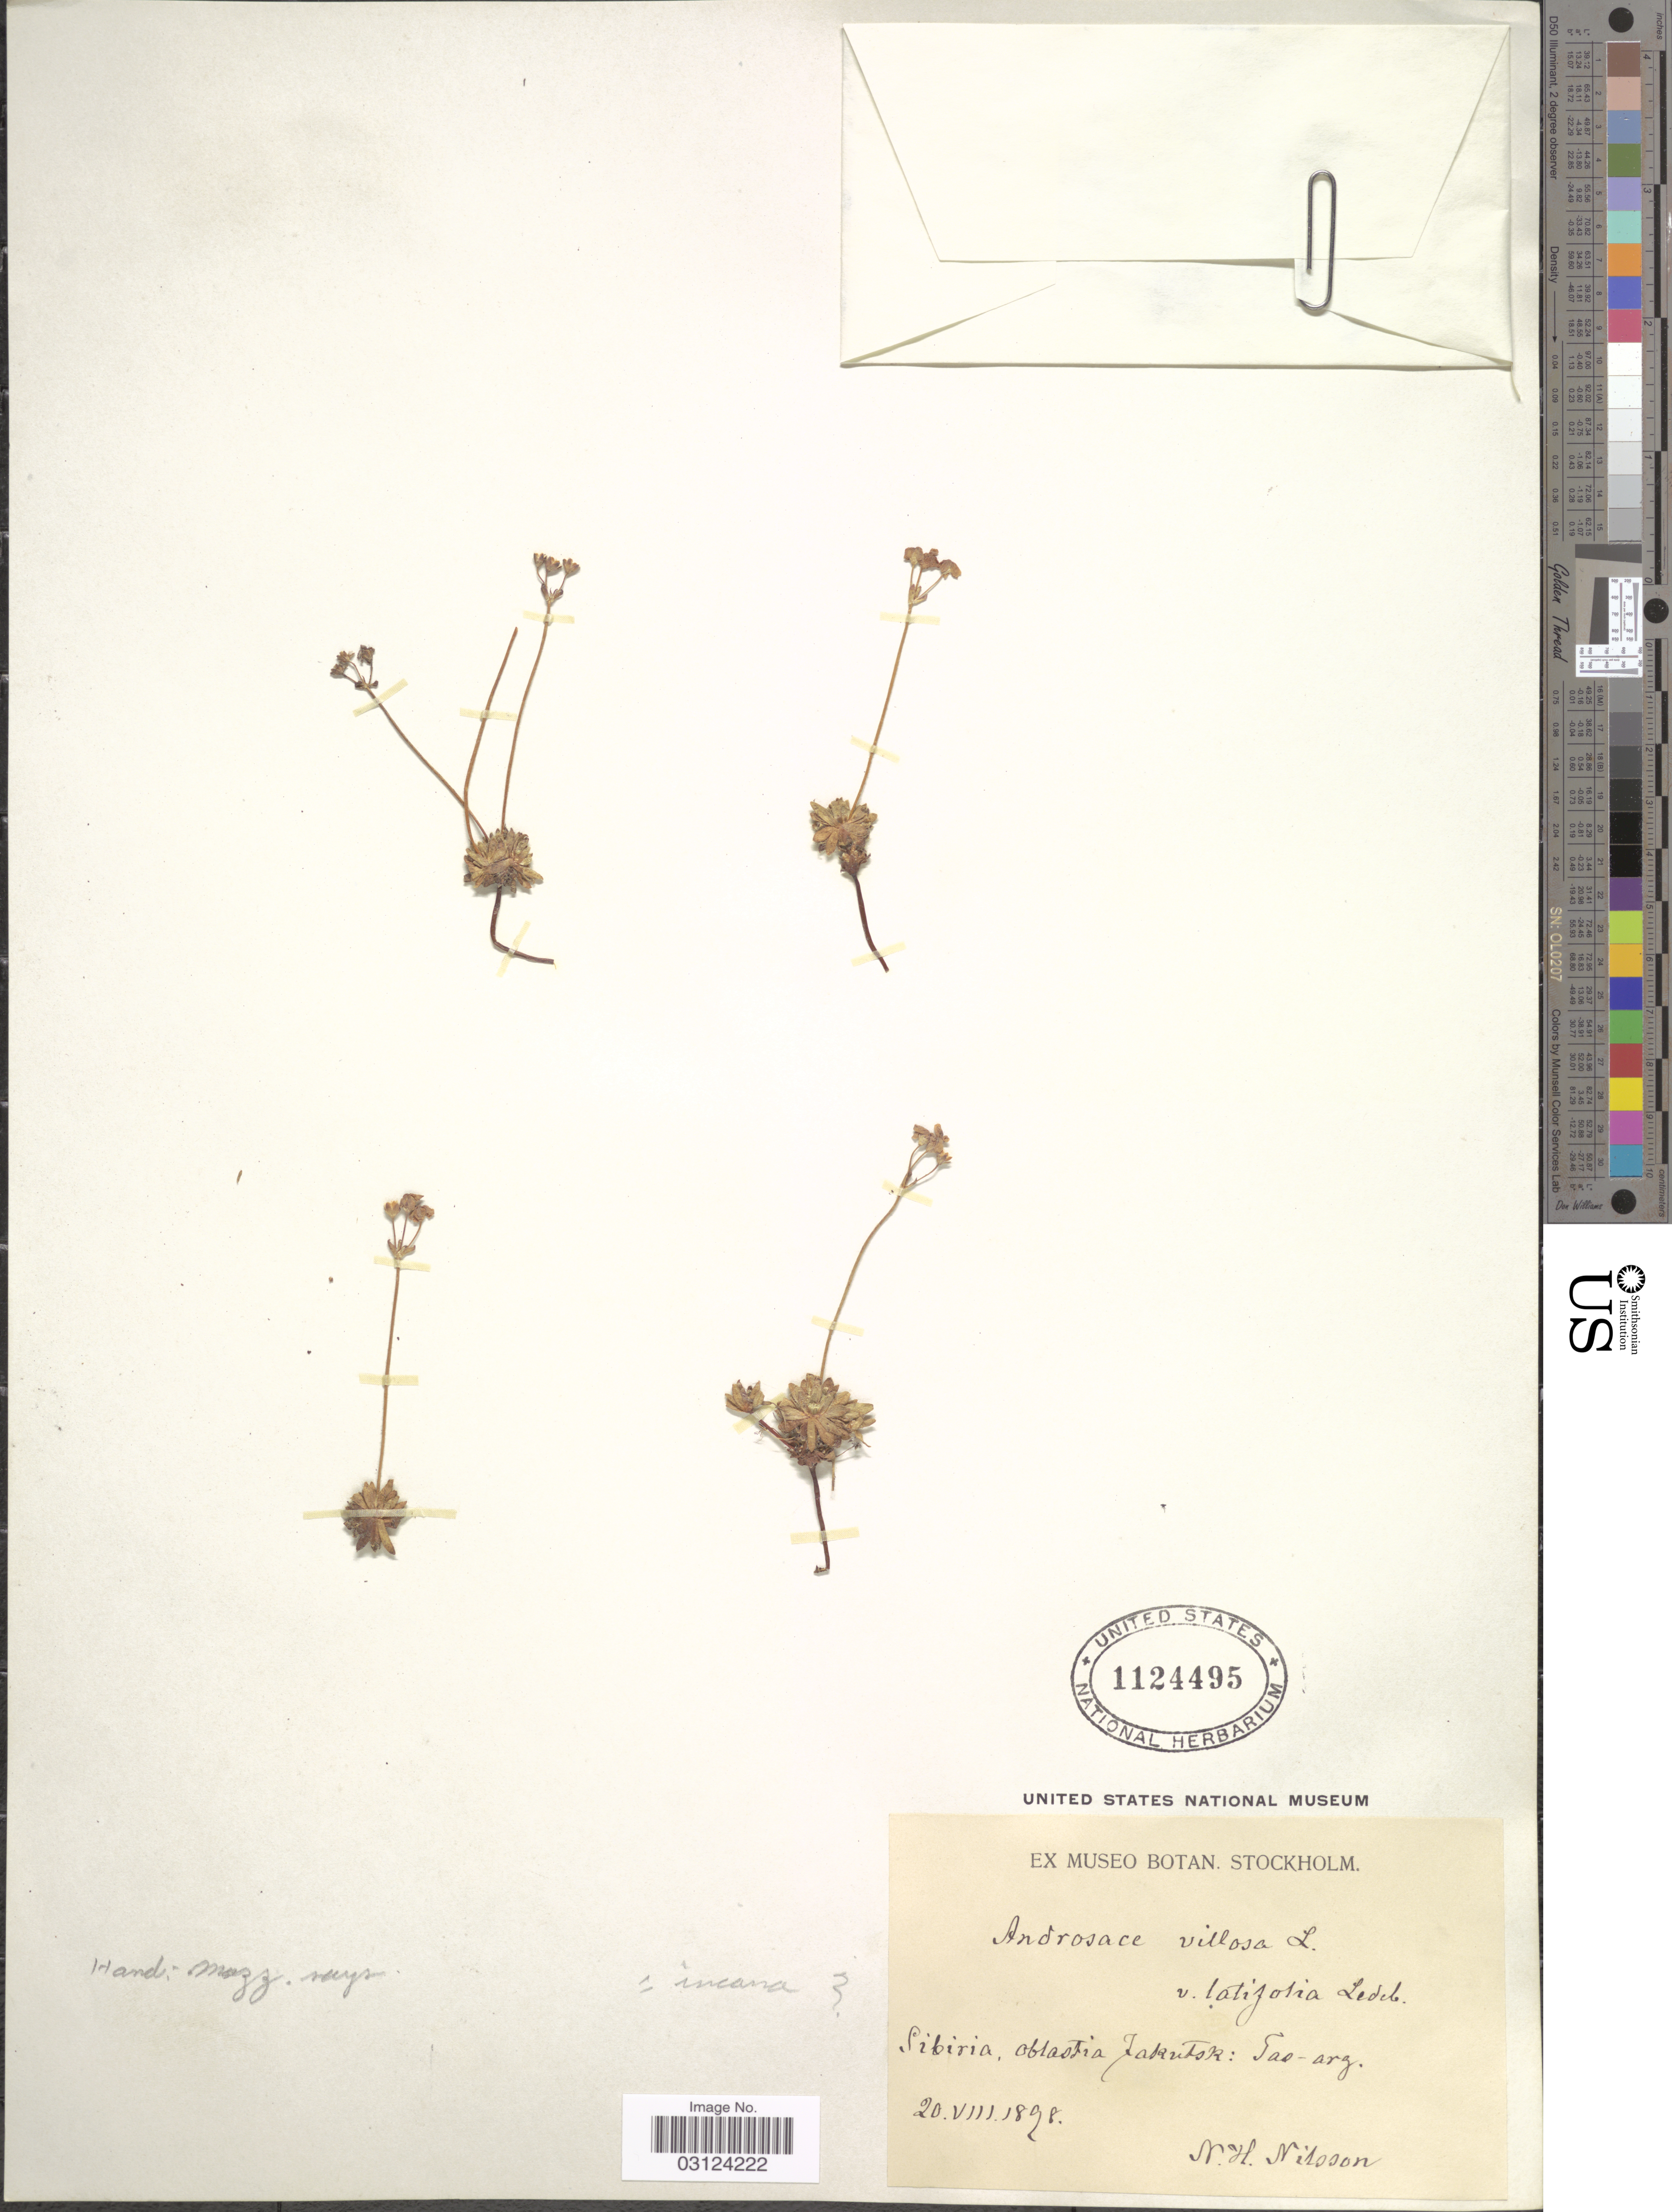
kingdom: Plantae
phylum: Tracheophyta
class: Magnoliopsida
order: Ericales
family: Primulaceae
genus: Androsace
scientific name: Androsace villosa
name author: L.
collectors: N. H. Nilsson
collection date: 1898-08-20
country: Russian Federation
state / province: Sakha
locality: Sibiria, oblast Yakutsk: Tas-Ary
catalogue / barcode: US 1124495